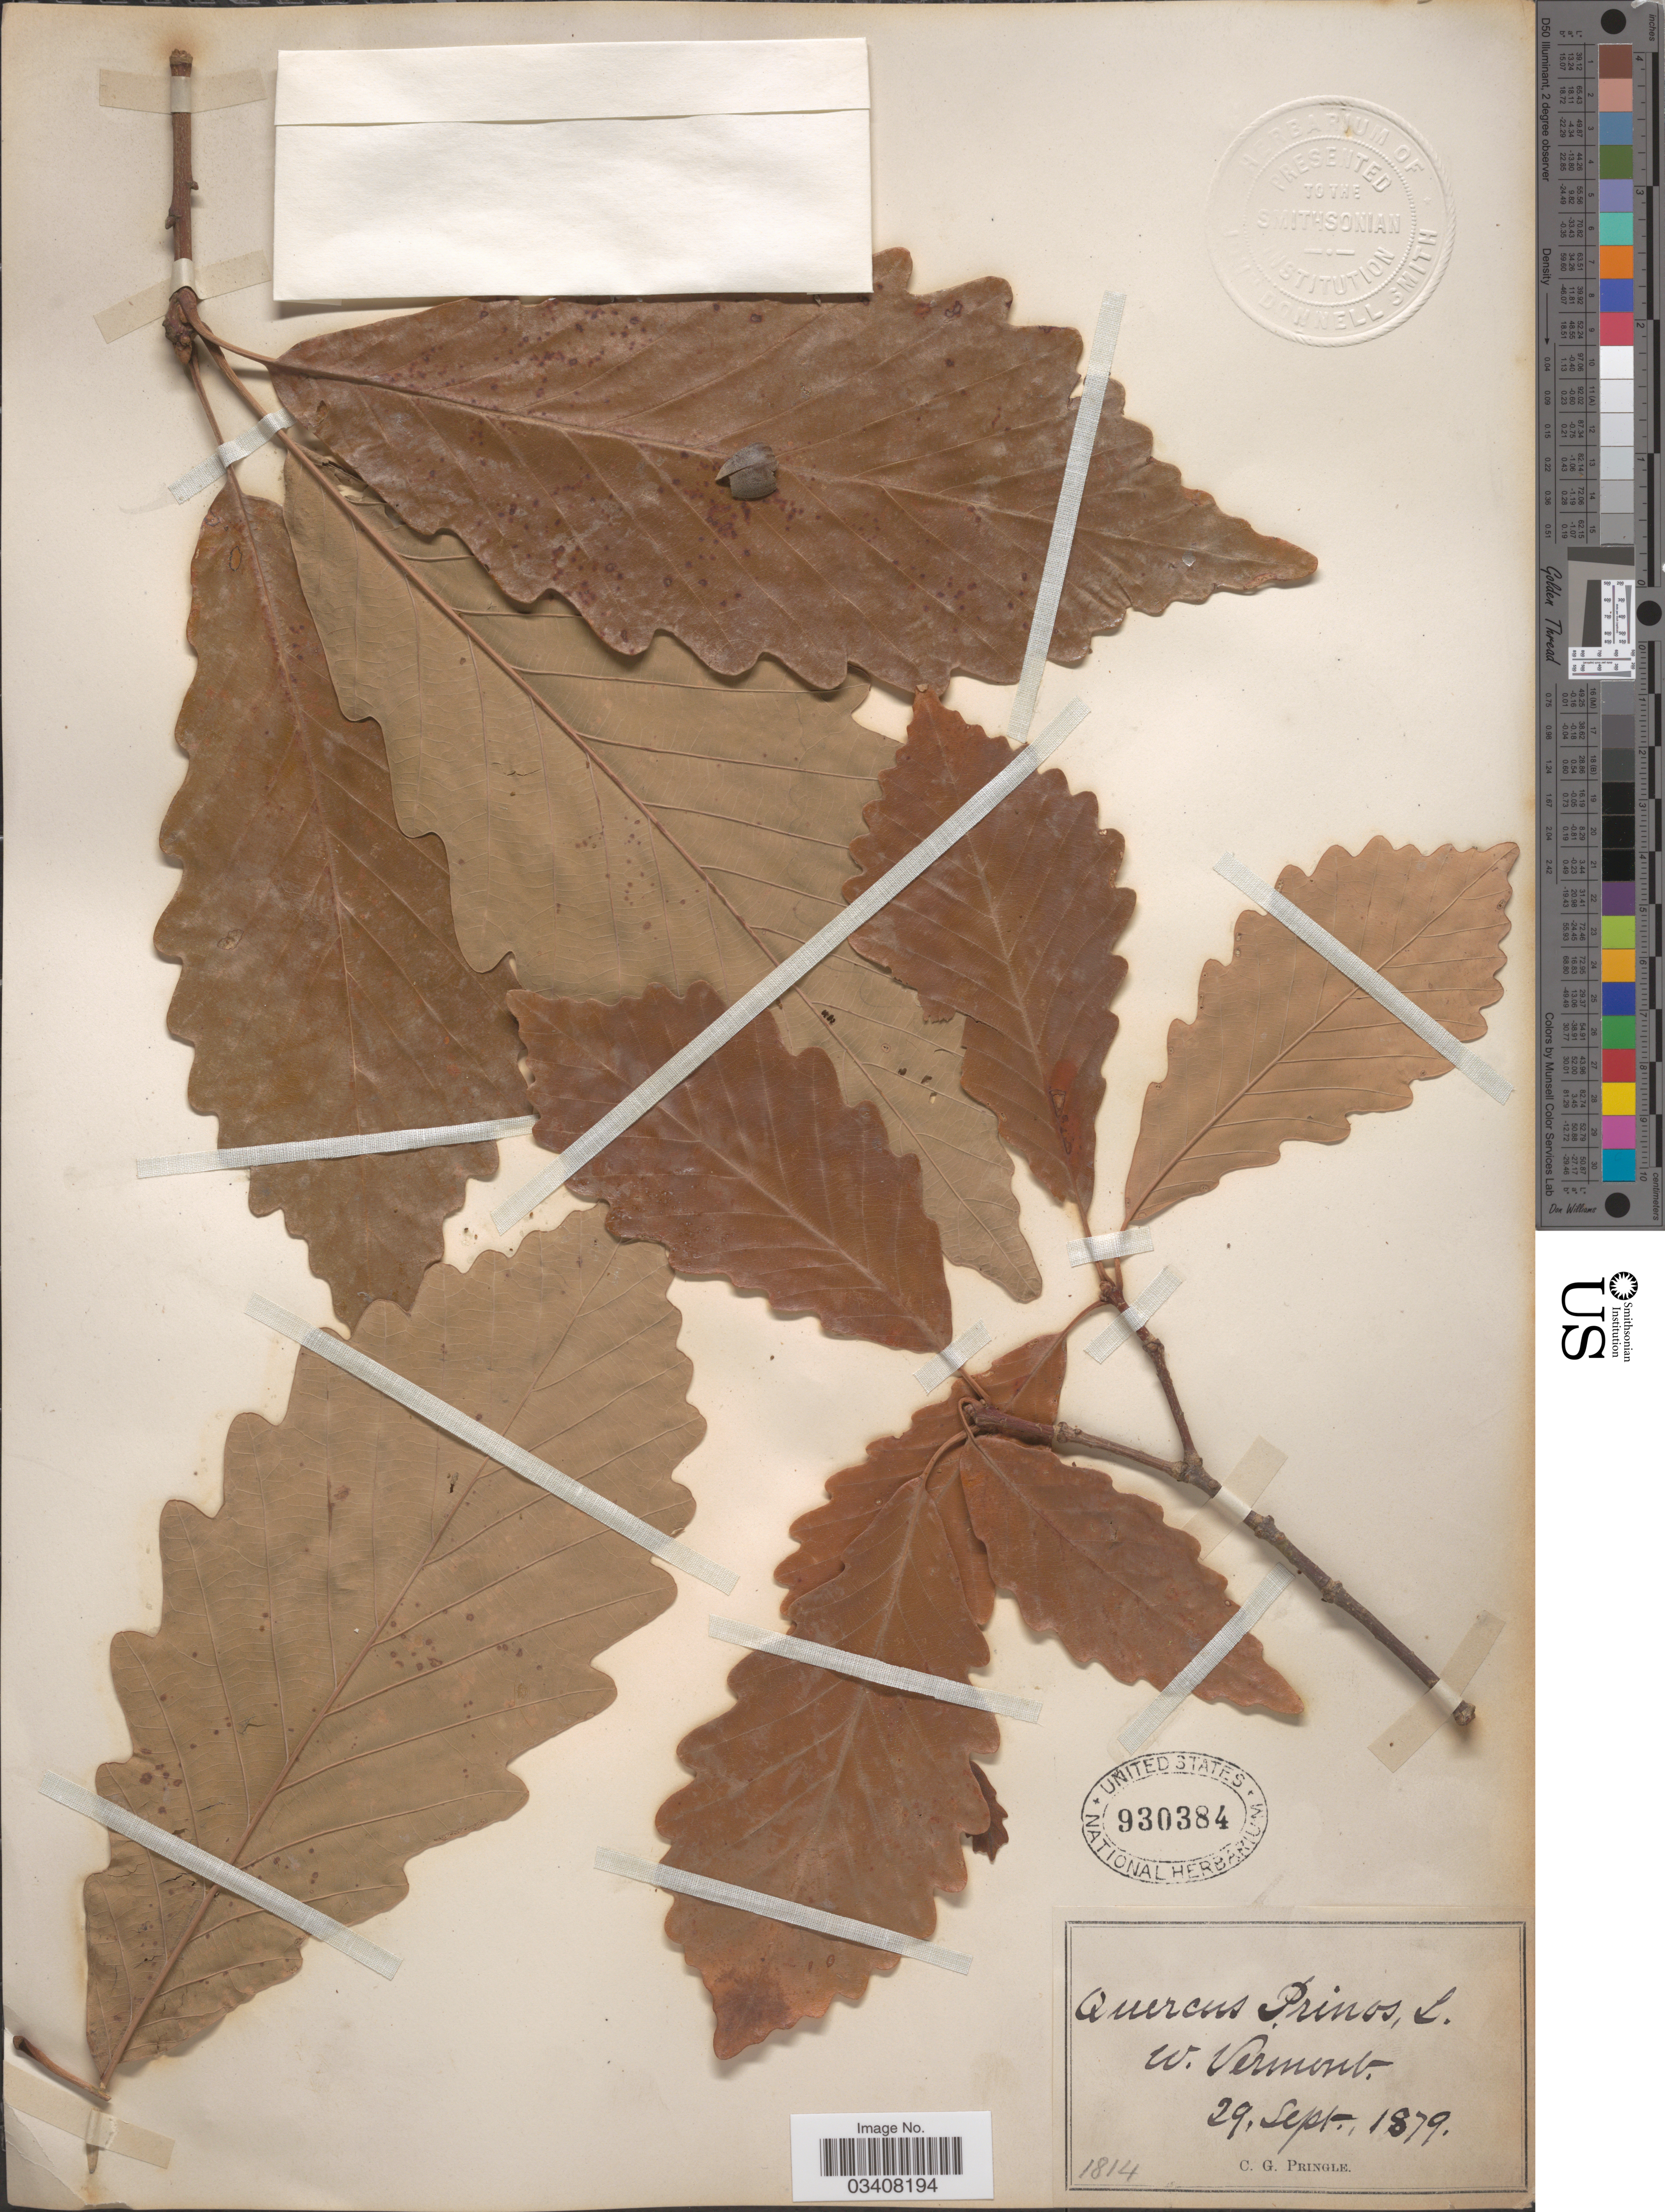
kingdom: Plantae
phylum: Tracheophyta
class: Magnoliopsida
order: Fagales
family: Fagaceae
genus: Quercus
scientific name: Quercus prinus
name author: L.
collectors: C. G. Pringle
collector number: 1814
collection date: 1879-09-29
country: United States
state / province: Vermont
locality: W. Vermont.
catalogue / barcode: US 930384